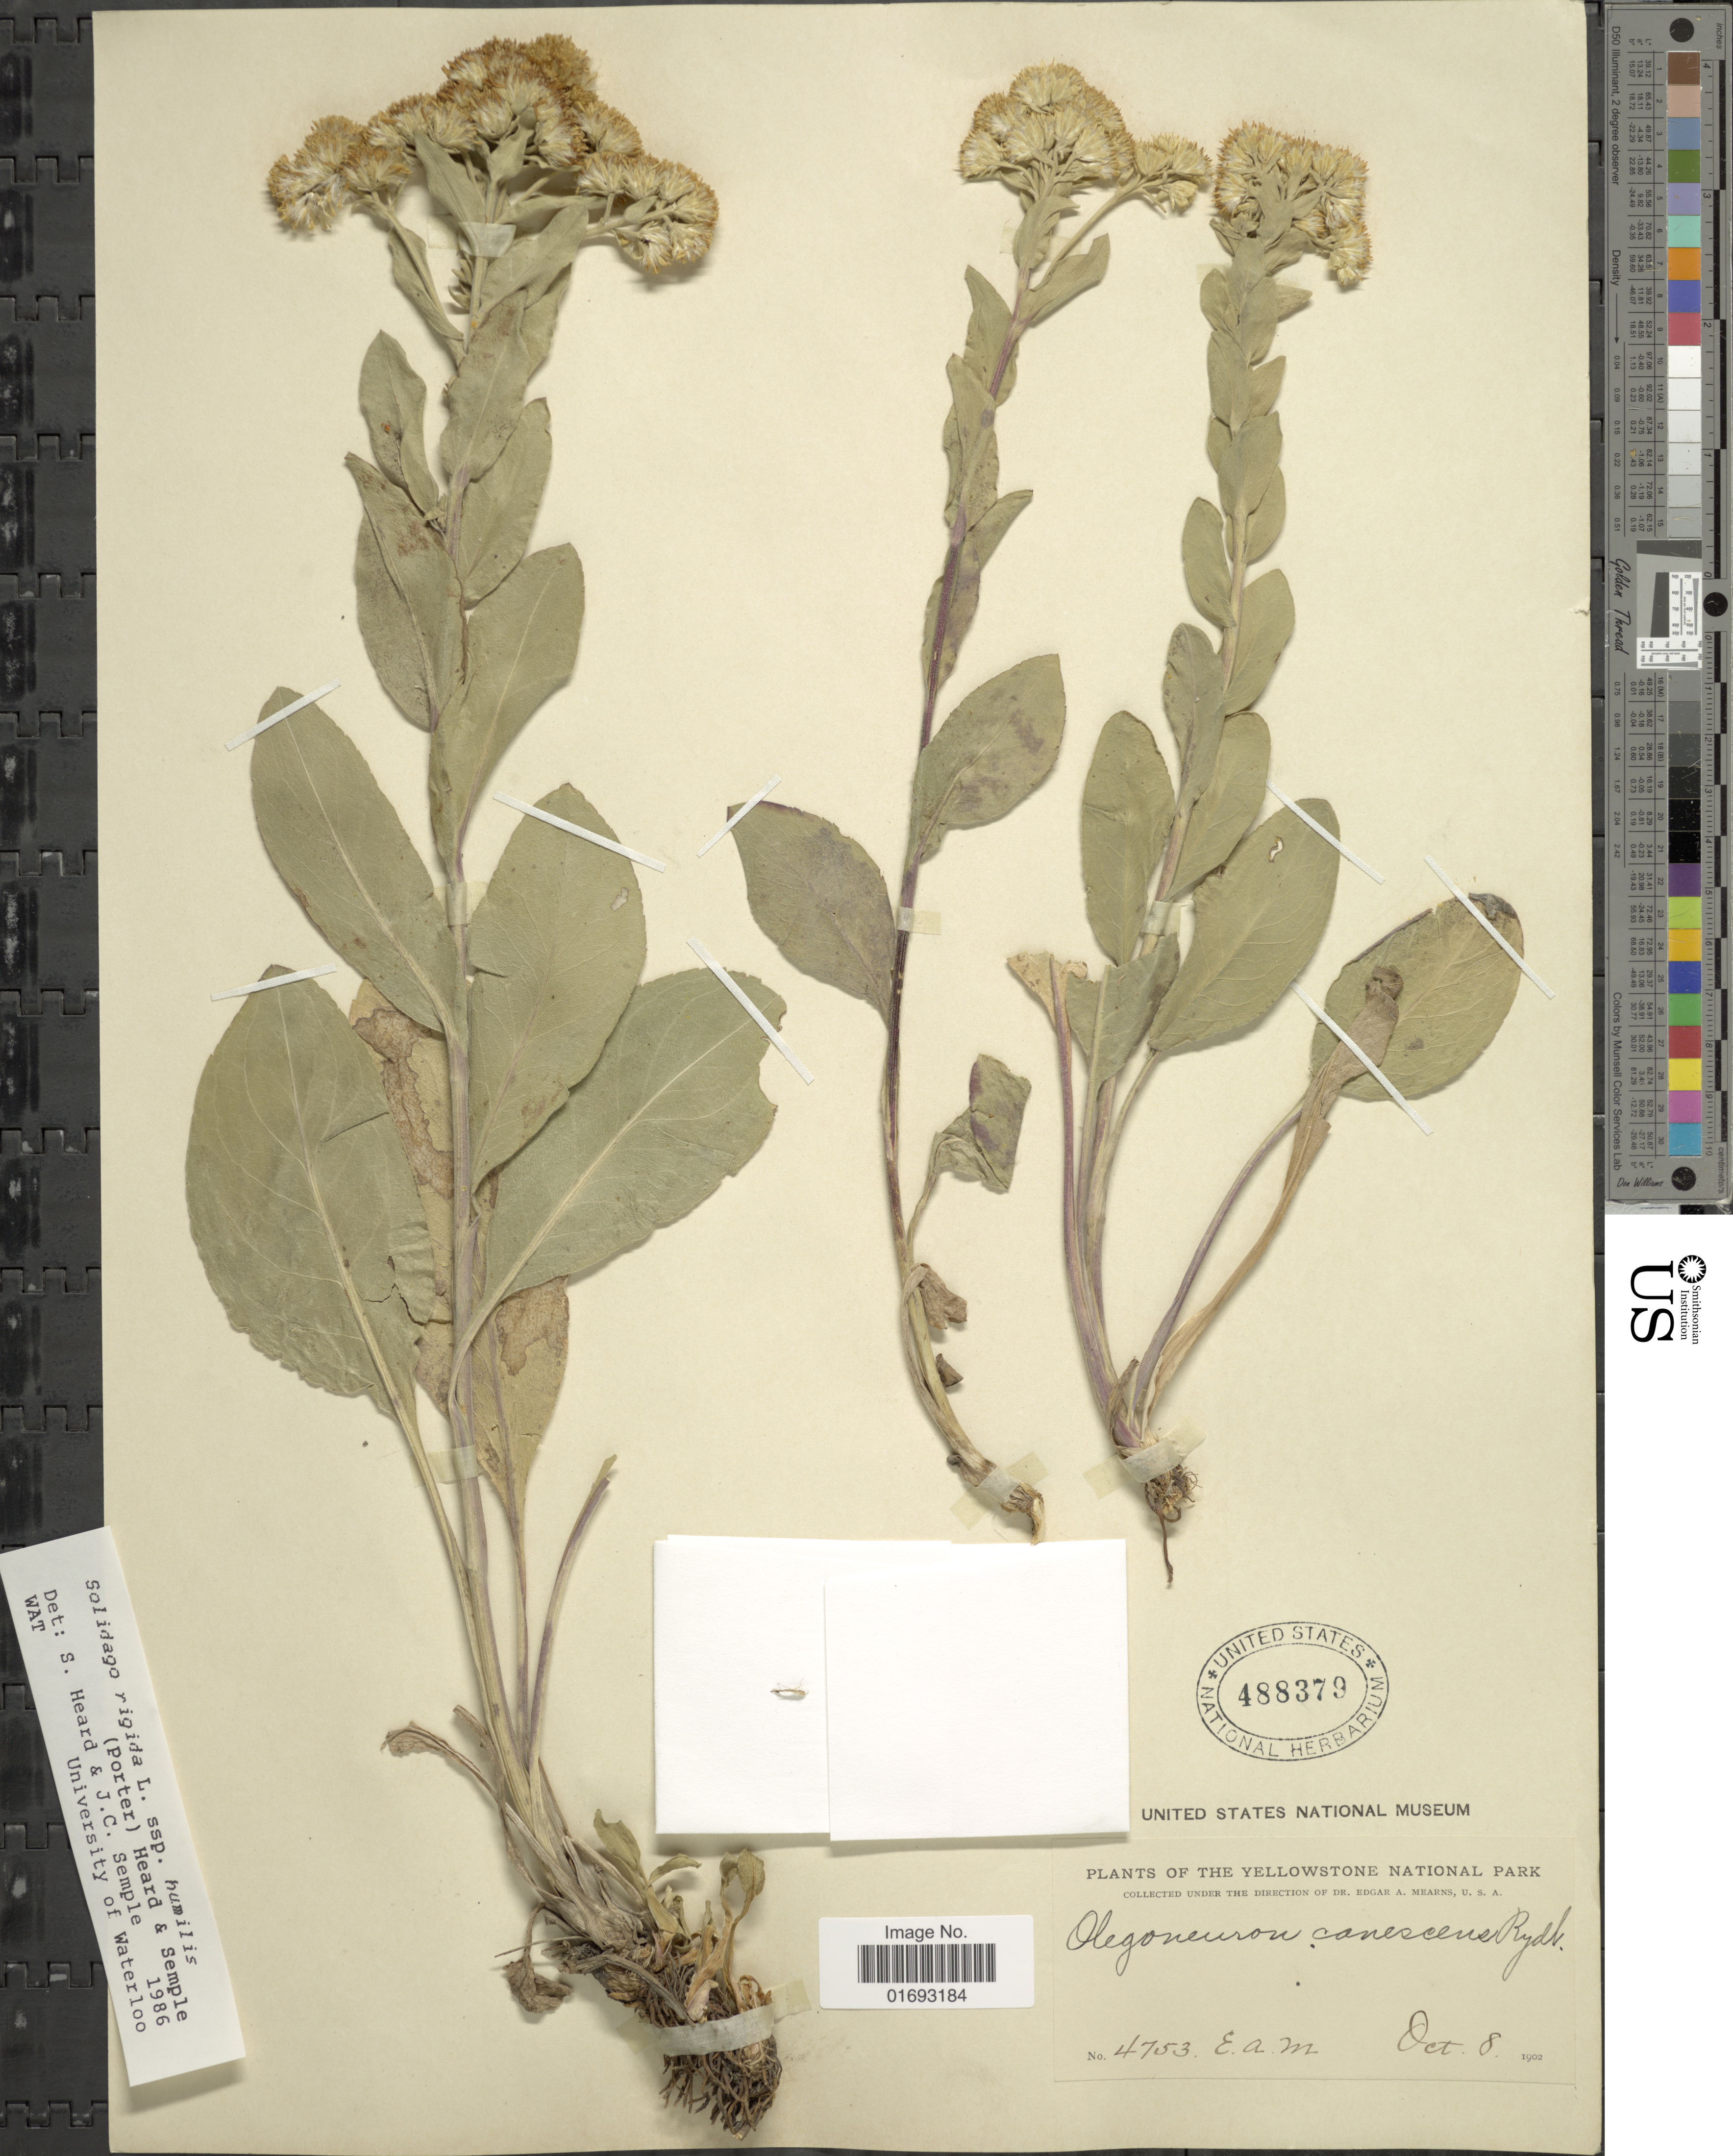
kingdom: Plantae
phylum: Tracheophyta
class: Magnoliopsida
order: Asterales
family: Asteraceae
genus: Oligoneuron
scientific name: Oligoneuron rigidum var. humile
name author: (Porter) G.L. Nesom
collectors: E. A. Mearns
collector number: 4753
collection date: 1902-10-08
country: United States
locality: Yellowstone National Park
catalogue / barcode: US 488379